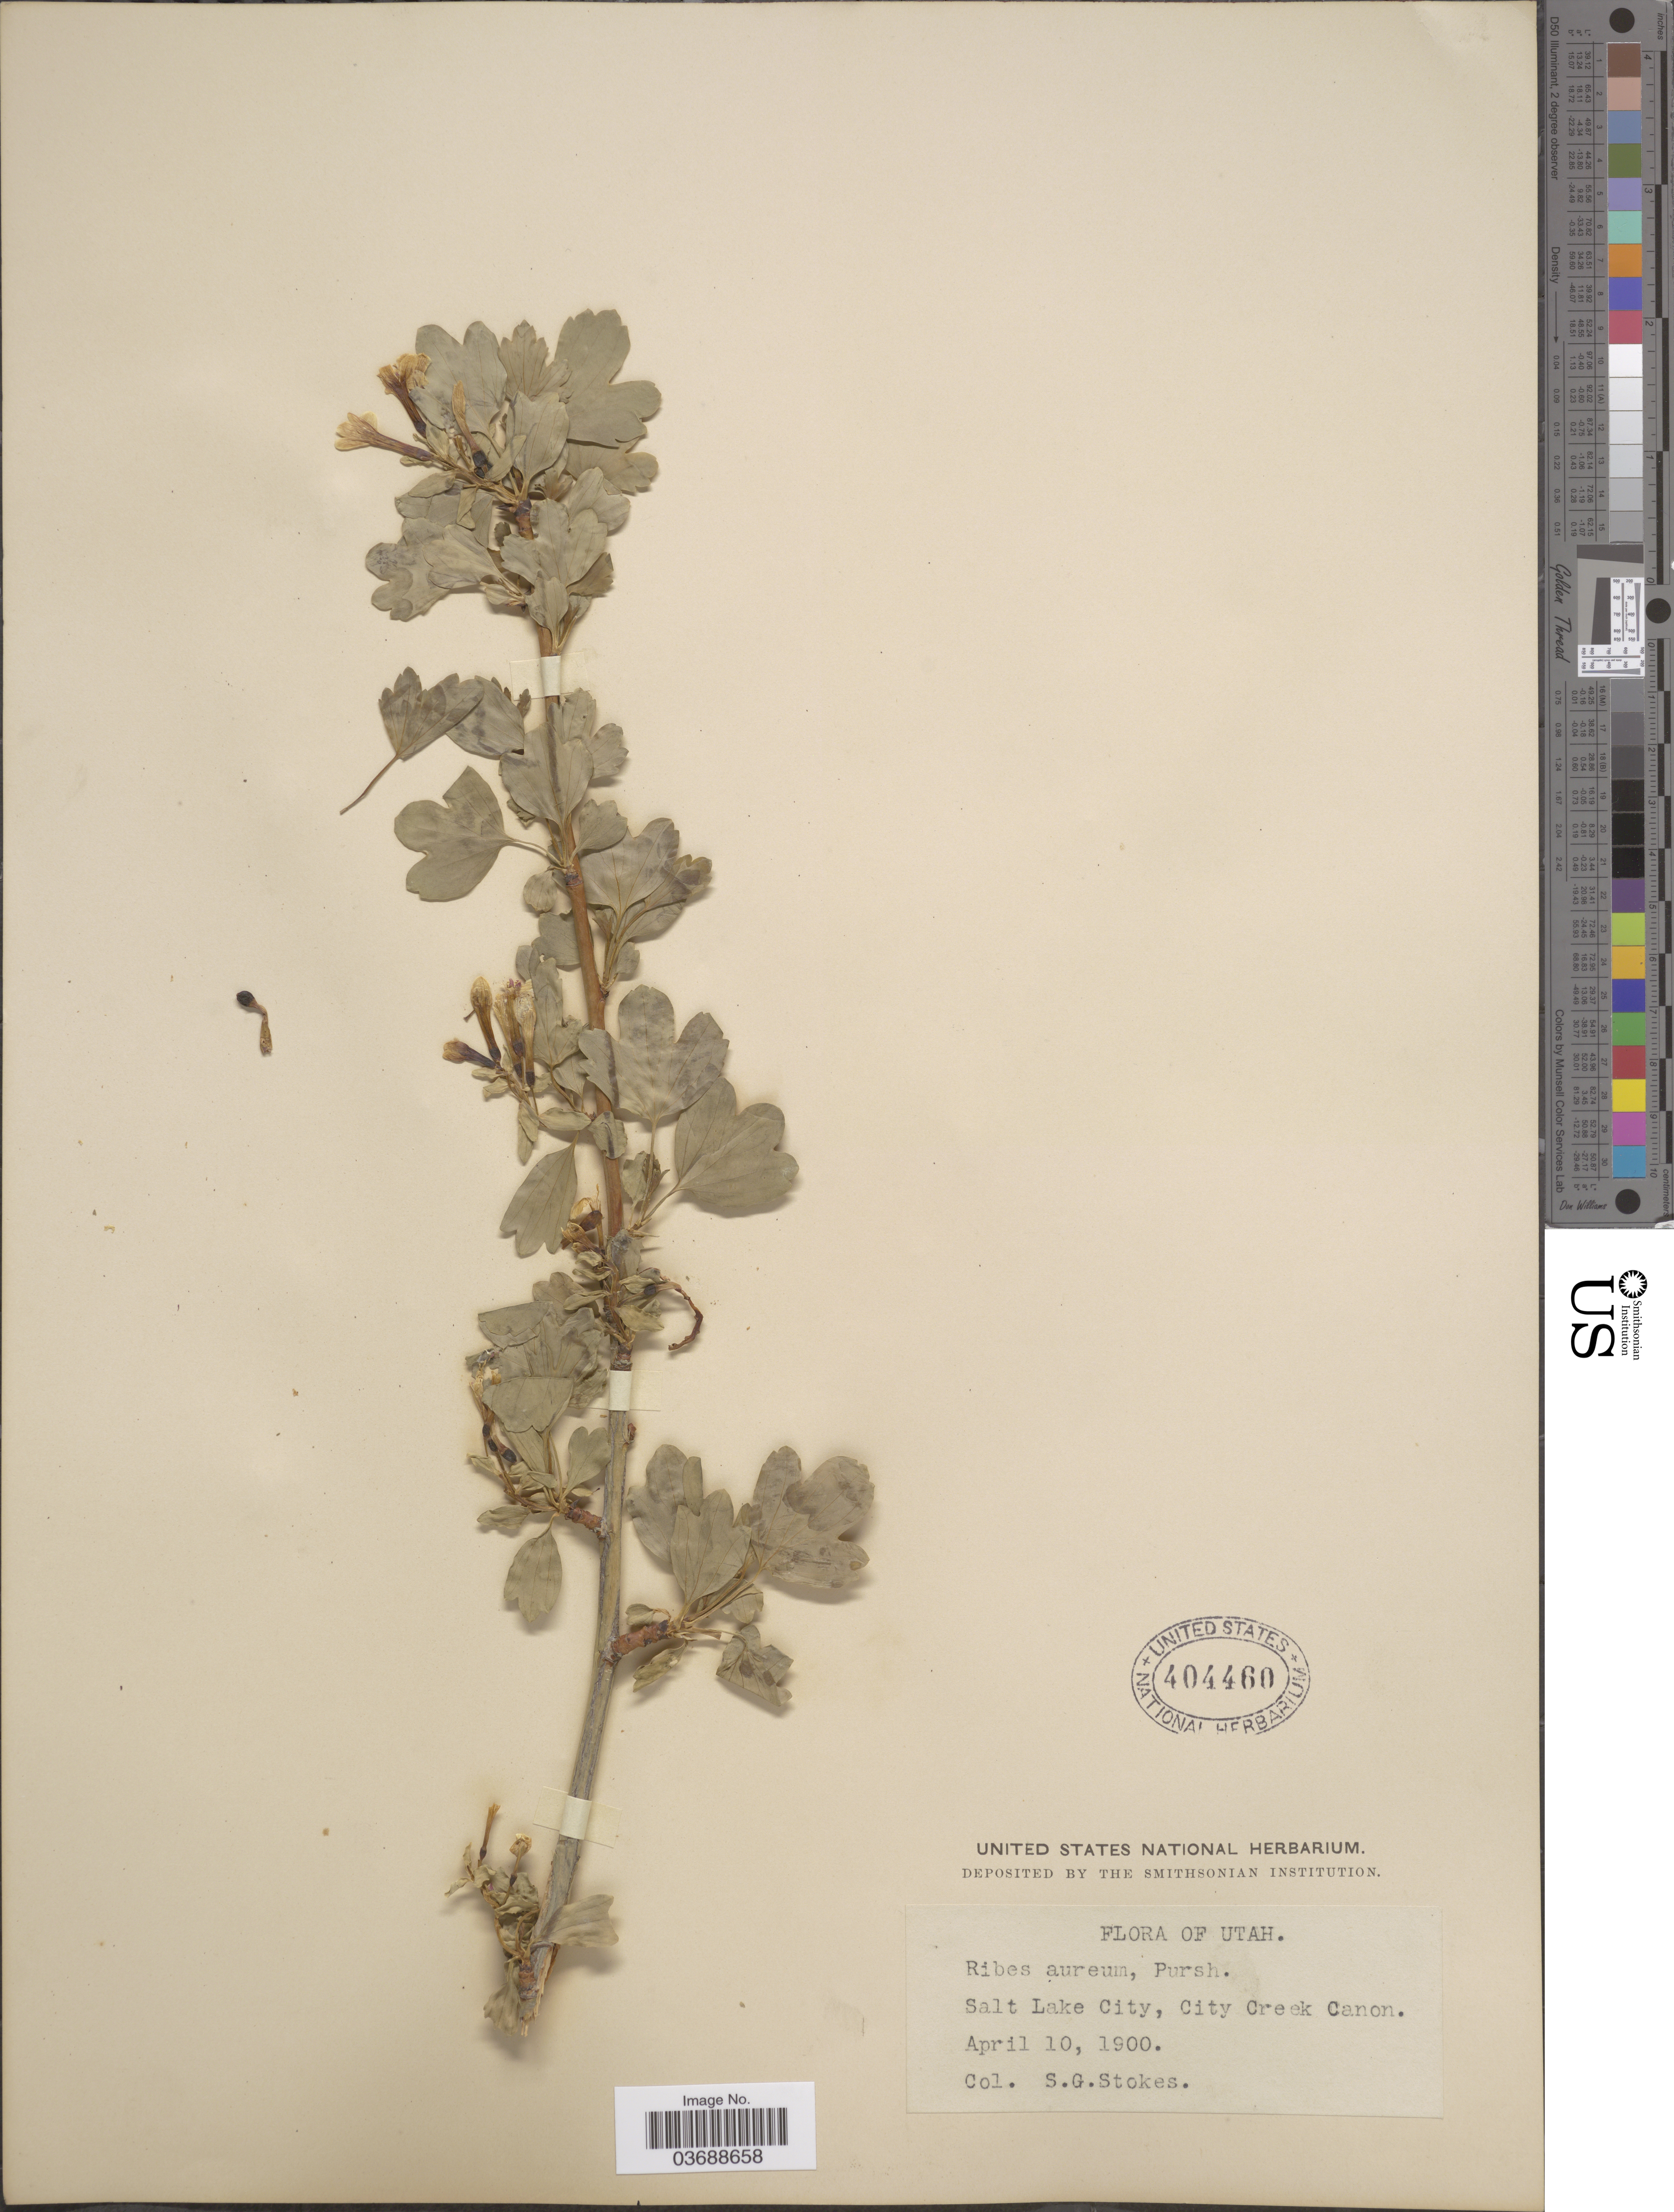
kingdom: Plantae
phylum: Tracheophyta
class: Magnoliopsida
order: Saxifragales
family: Grossulariaceae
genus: Ribes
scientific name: Ribes odoratum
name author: H.L. Wendl.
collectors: S. G. Stokes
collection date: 1900-04-10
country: United States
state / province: Utah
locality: Salt Lake City, City Creek Canon.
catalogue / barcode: US 404460